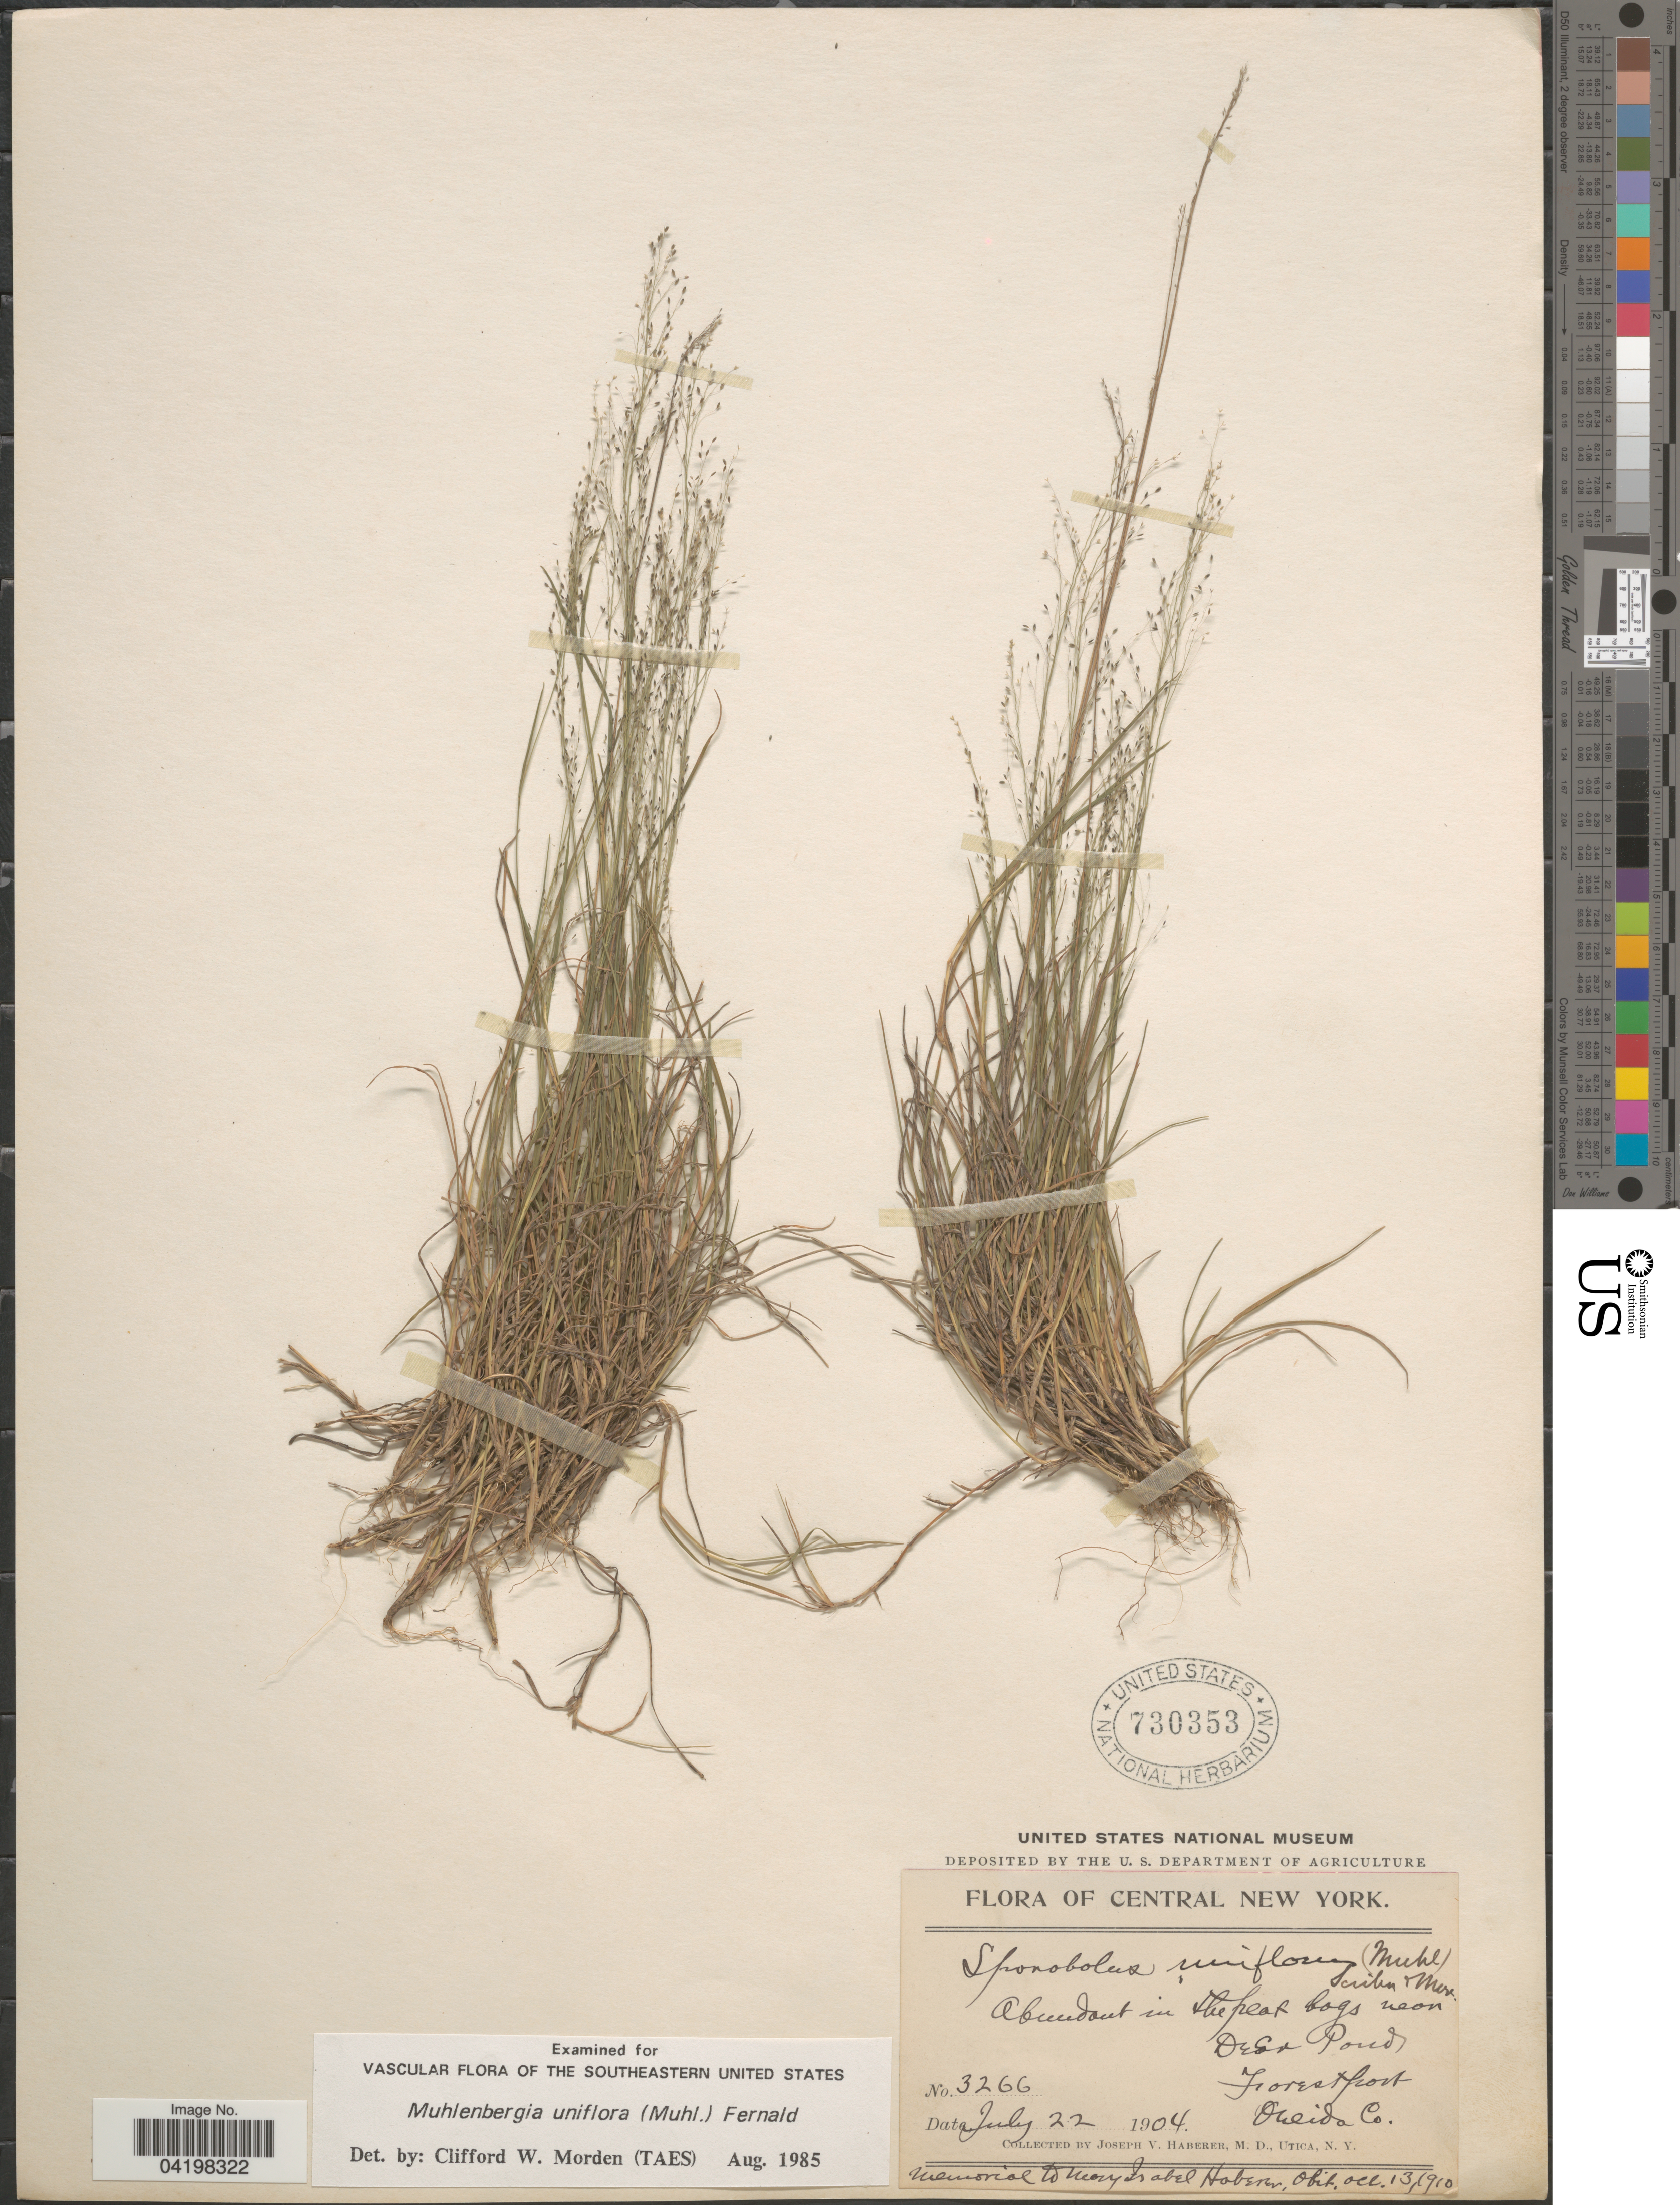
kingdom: Plantae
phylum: Tracheophyta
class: Liliopsida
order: Poales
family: Poaceae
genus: Muhlenbergia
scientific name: Muhlenbergia uniflora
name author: (Muhl.) Fernald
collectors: J. V. Haberer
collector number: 3266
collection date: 1904-07-22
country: United States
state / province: New York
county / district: Oneida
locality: Central New York. Abundant in the peat bogs near Deer Ponds Forestport Oneida Co.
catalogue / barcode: US 730353